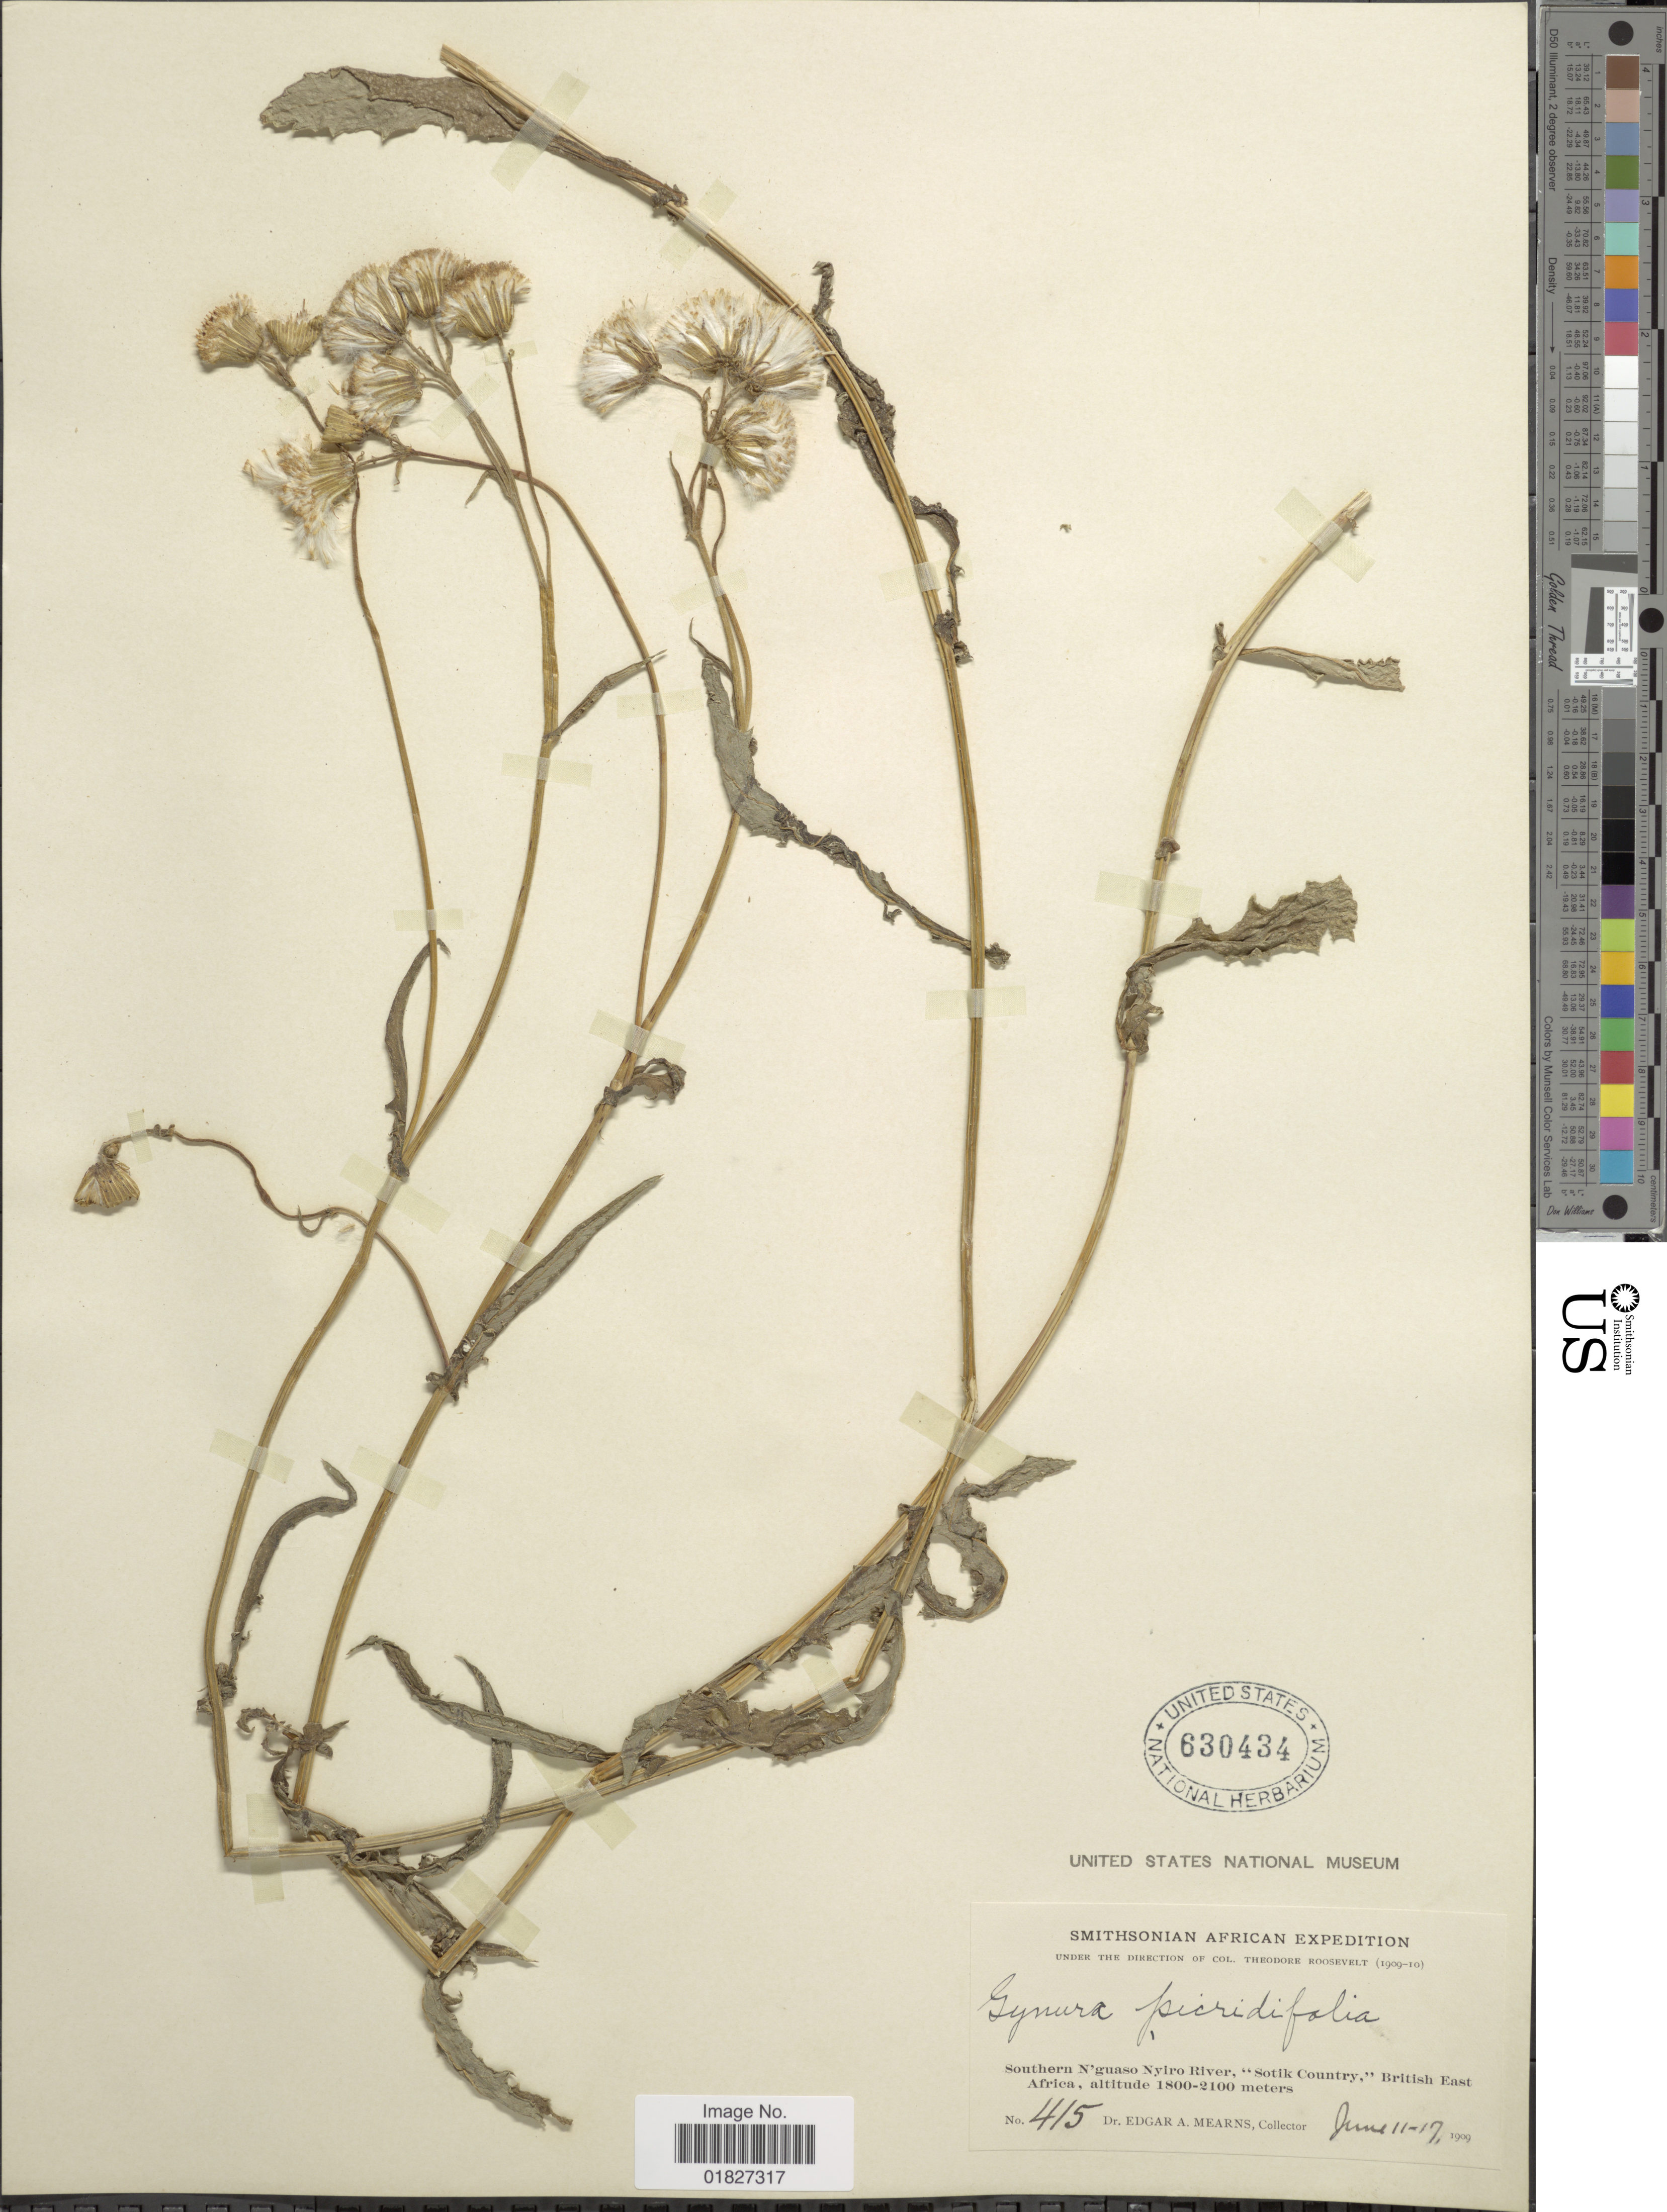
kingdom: Plantae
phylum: Tracheophyta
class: Magnoliopsida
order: Asterales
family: Asteraceae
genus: Gynura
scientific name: Gynura picridifolius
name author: DC.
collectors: E. A. Mearns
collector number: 415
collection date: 1909-06-11/1909-06-17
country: Kenya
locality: Southern N'guaso Nyiro River, Sotik Country, British East Africa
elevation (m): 1800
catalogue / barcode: US 630434